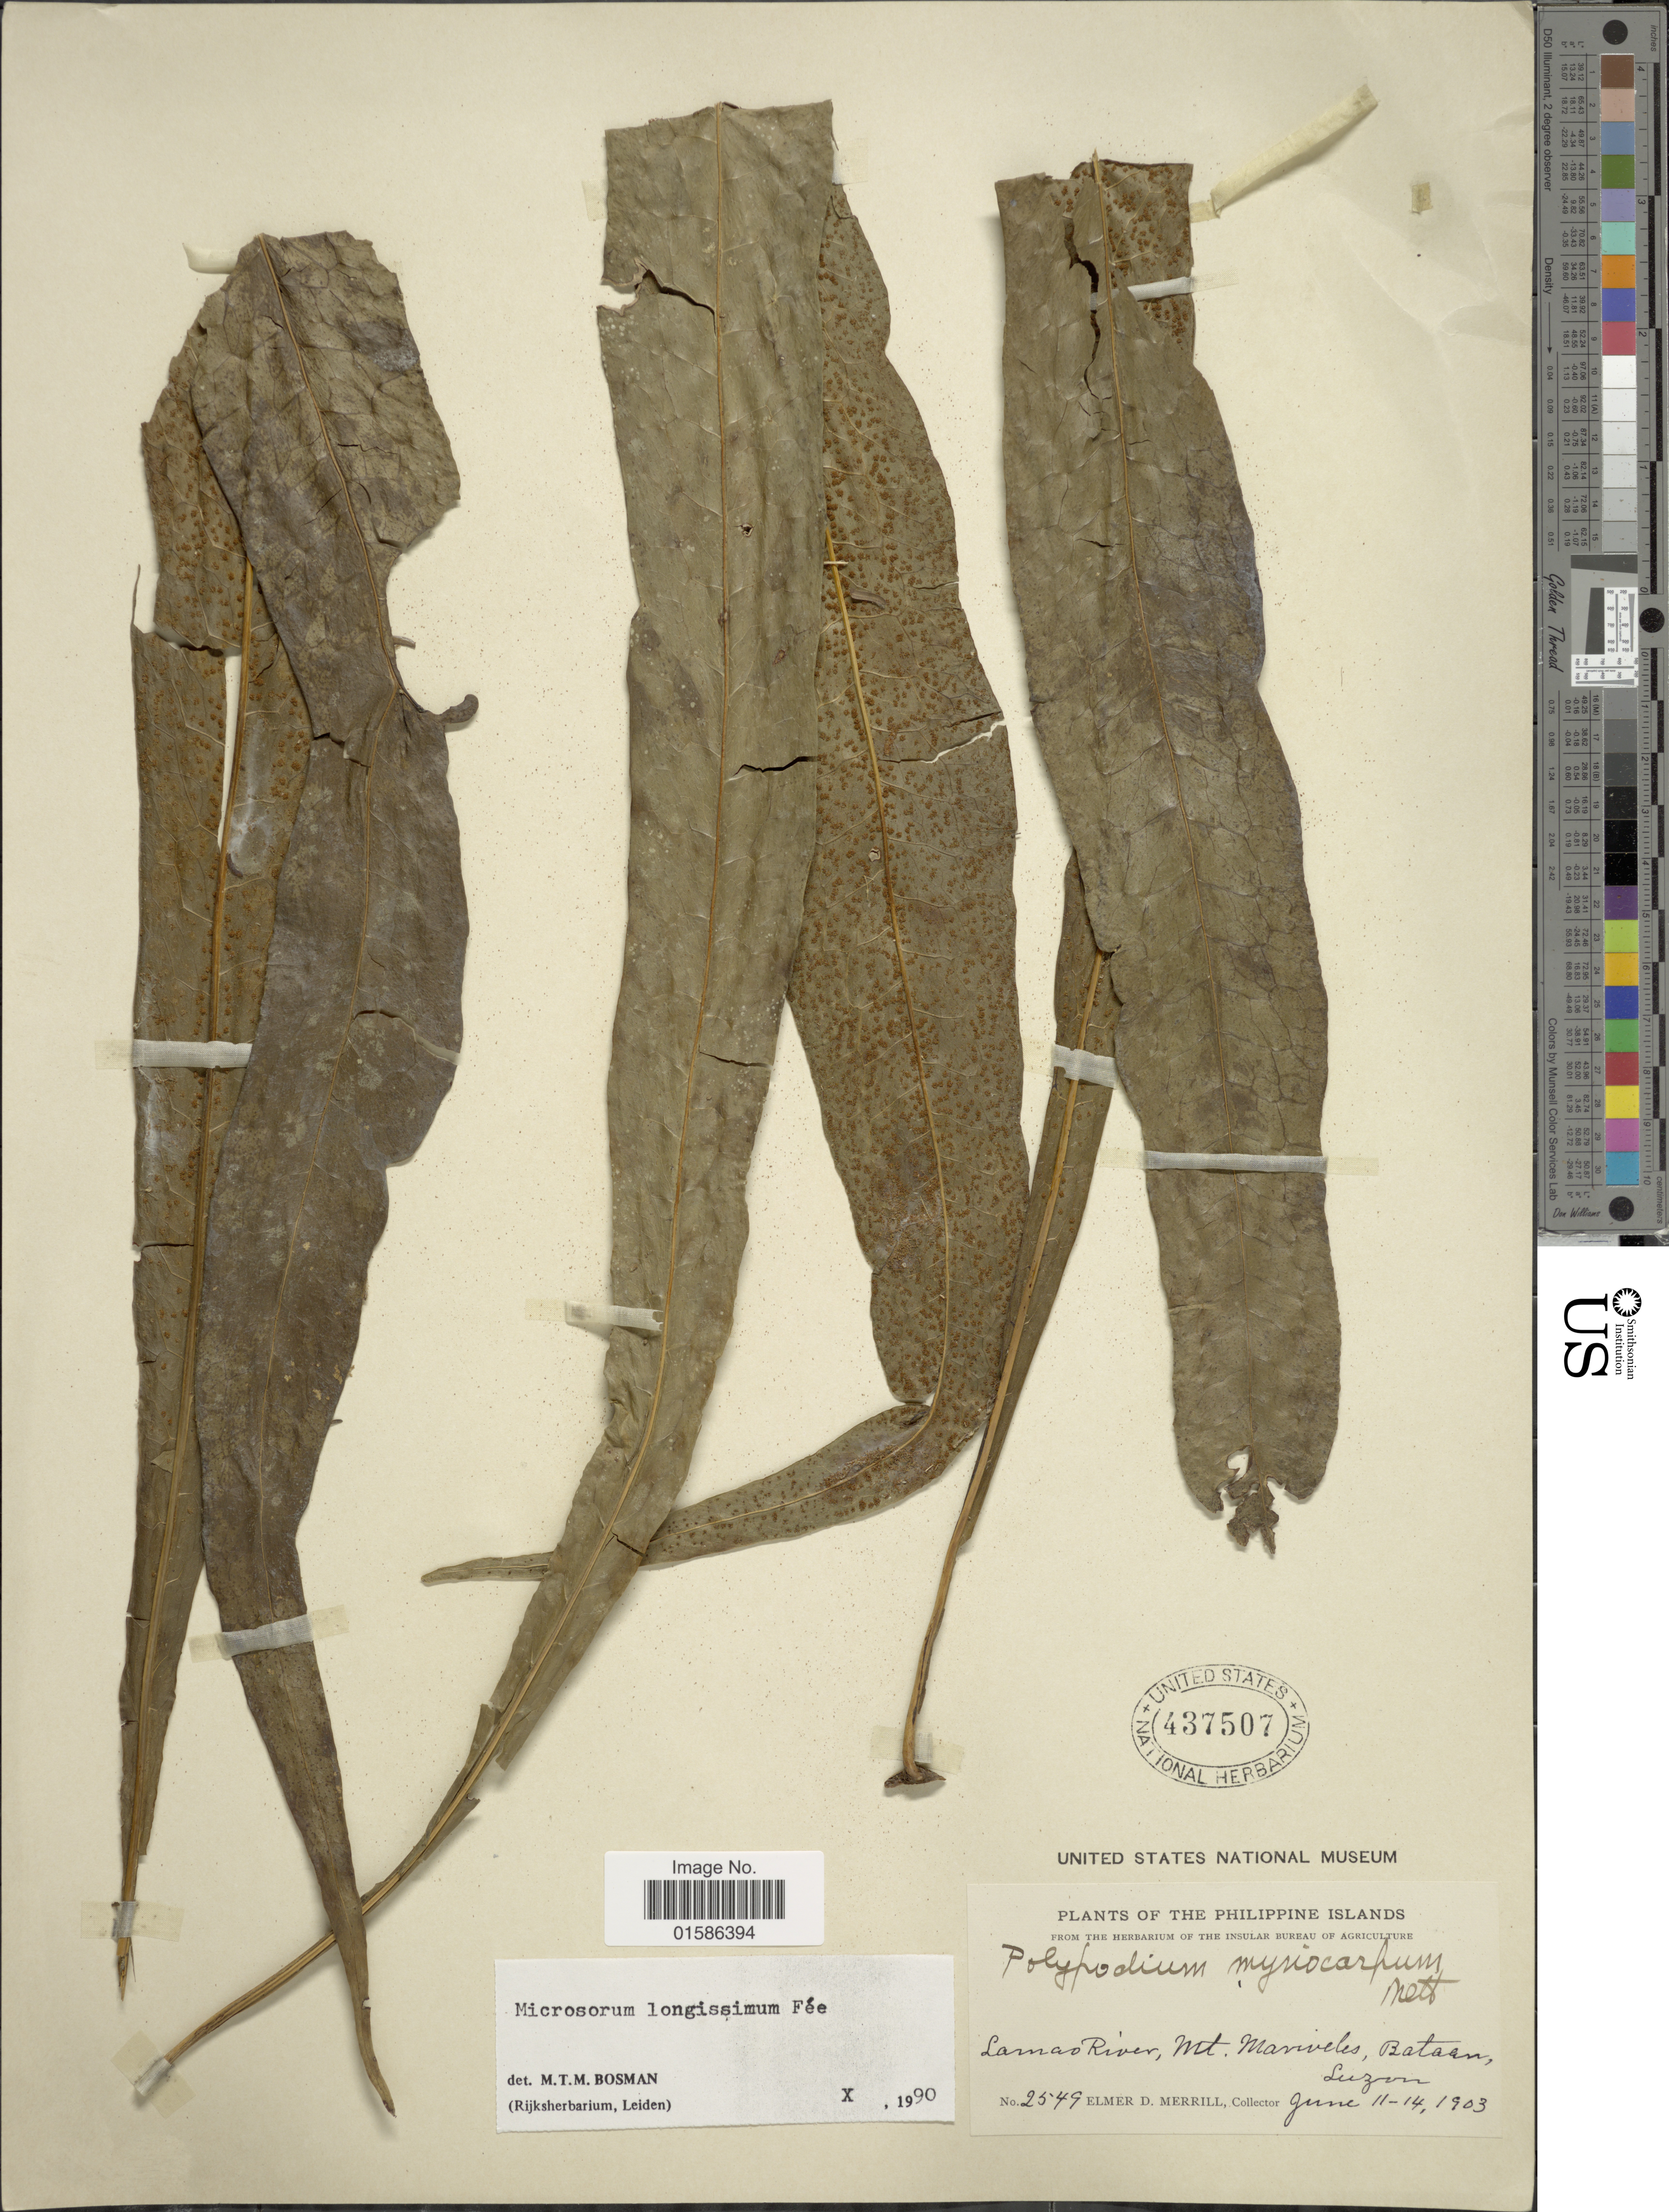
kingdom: Plantae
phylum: Tracheophyta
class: Polypodiopsida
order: Polypodiales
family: Polypodiaceae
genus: Microsorum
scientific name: Microsorum longissimum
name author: Fée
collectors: E. D. Merrill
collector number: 2549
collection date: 1903-06-11/1903-06-14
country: Philippines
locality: The Philippine Islands, Lamao River, Mt Mariveles, Bataan, Luzon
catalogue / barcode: US 437507